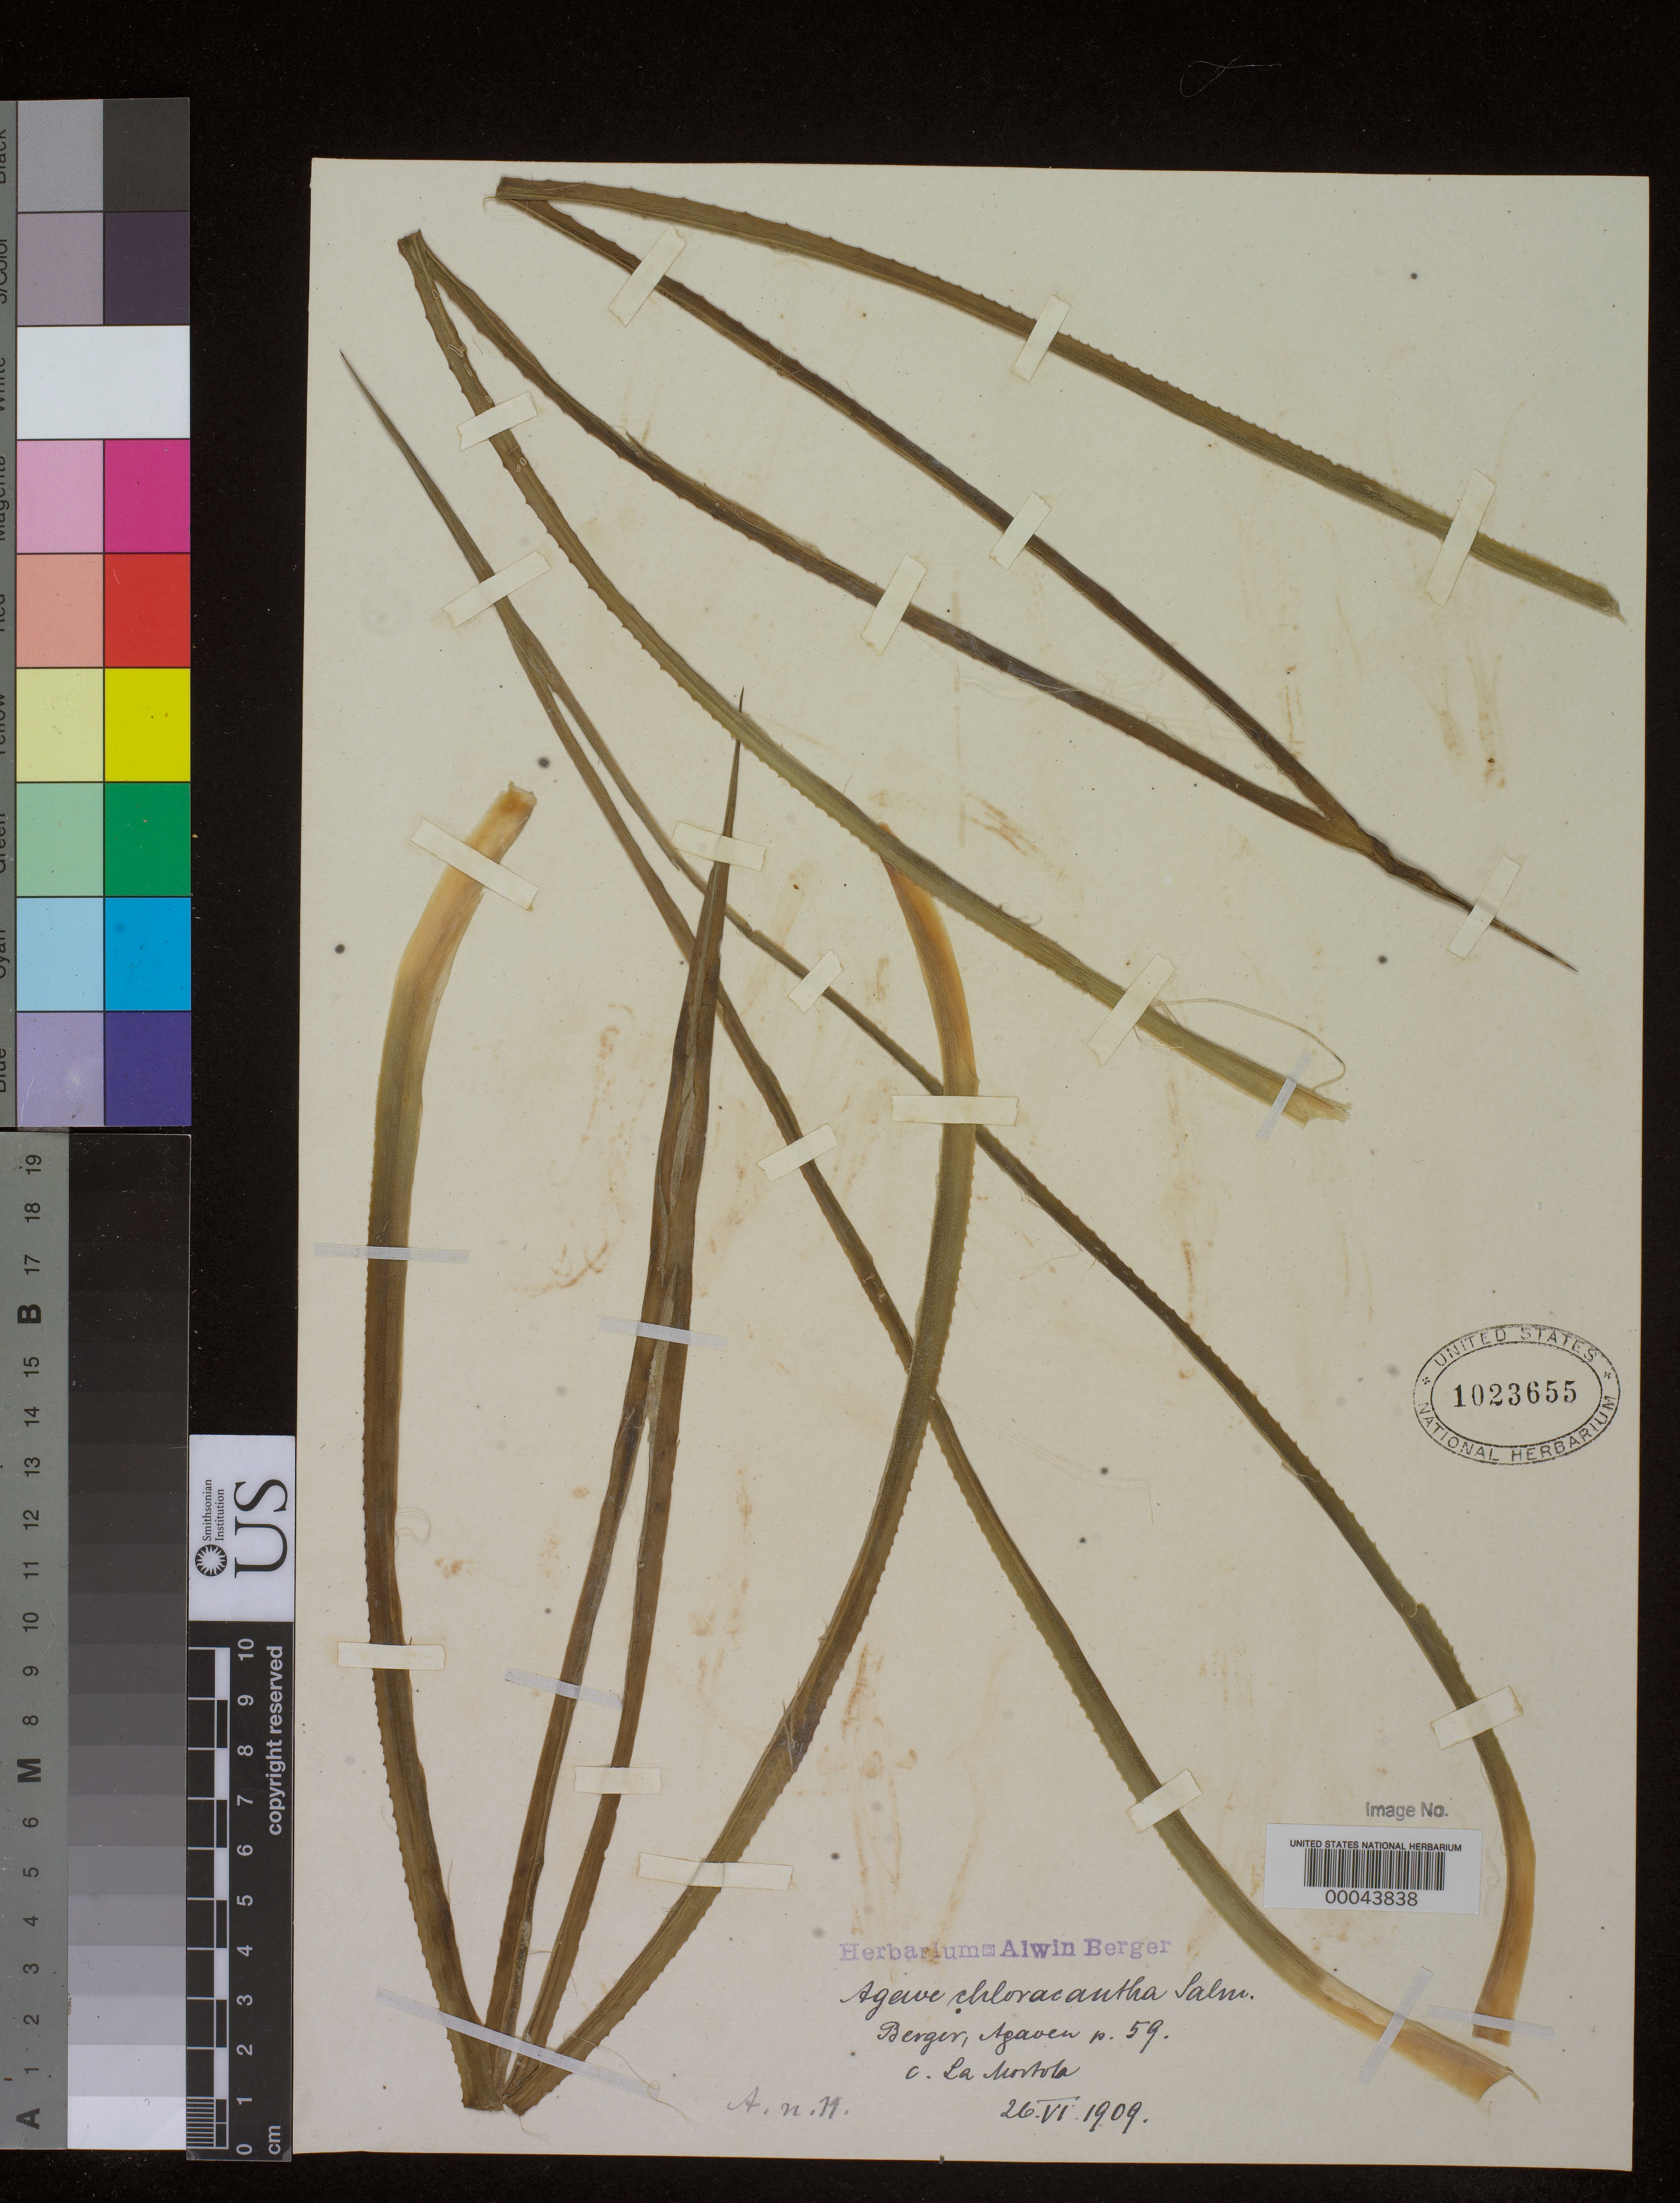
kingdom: Plantae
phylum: Tracheophyta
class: Liliopsida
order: Asparagales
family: Asparagaceae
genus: Agave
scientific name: Agave chloracantha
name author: Salm-Dyck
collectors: ex herb. A. Berger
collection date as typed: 26 Apr 1909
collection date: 1909-04-26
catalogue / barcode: US 1023655